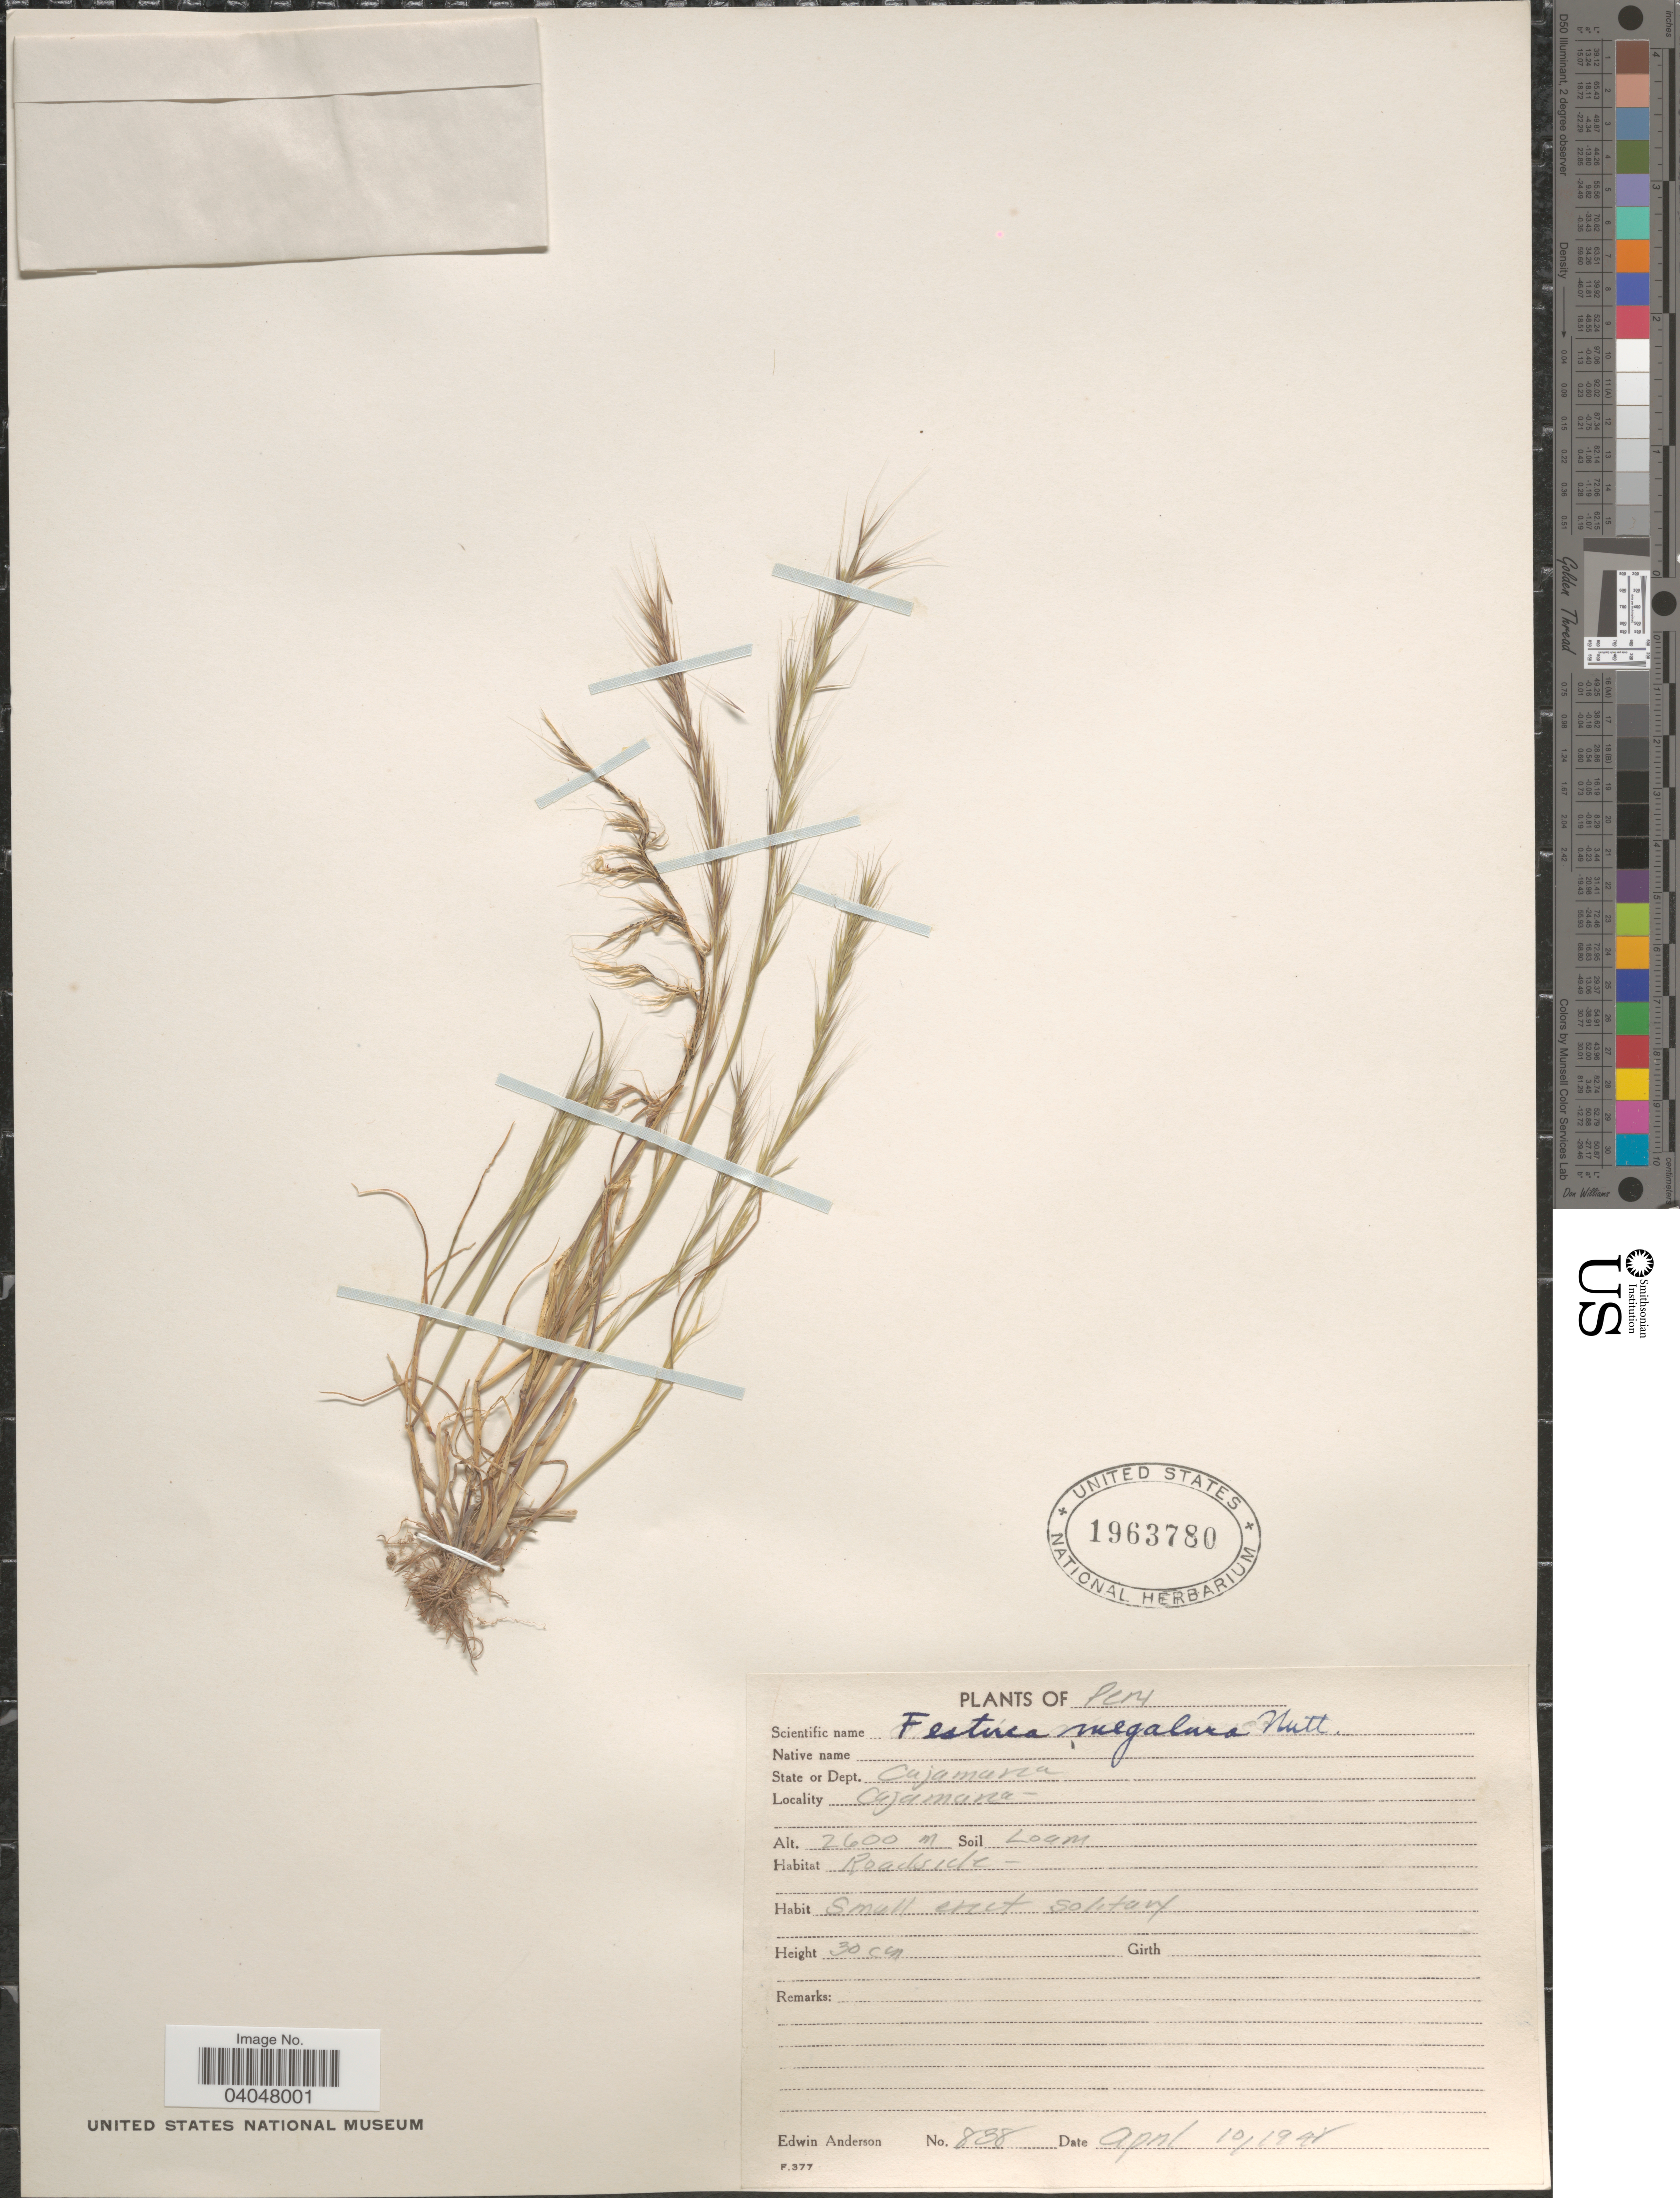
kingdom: Plantae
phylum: Tracheophyta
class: Liliopsida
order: Poales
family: Poaceae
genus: Festuca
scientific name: Festuca megalura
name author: Nutt.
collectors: E. Anderson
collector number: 858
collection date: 1941-04-10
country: Peru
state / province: Cajamarca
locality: State or Dept. Cajamarca.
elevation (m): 2600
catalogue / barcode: US 1963780